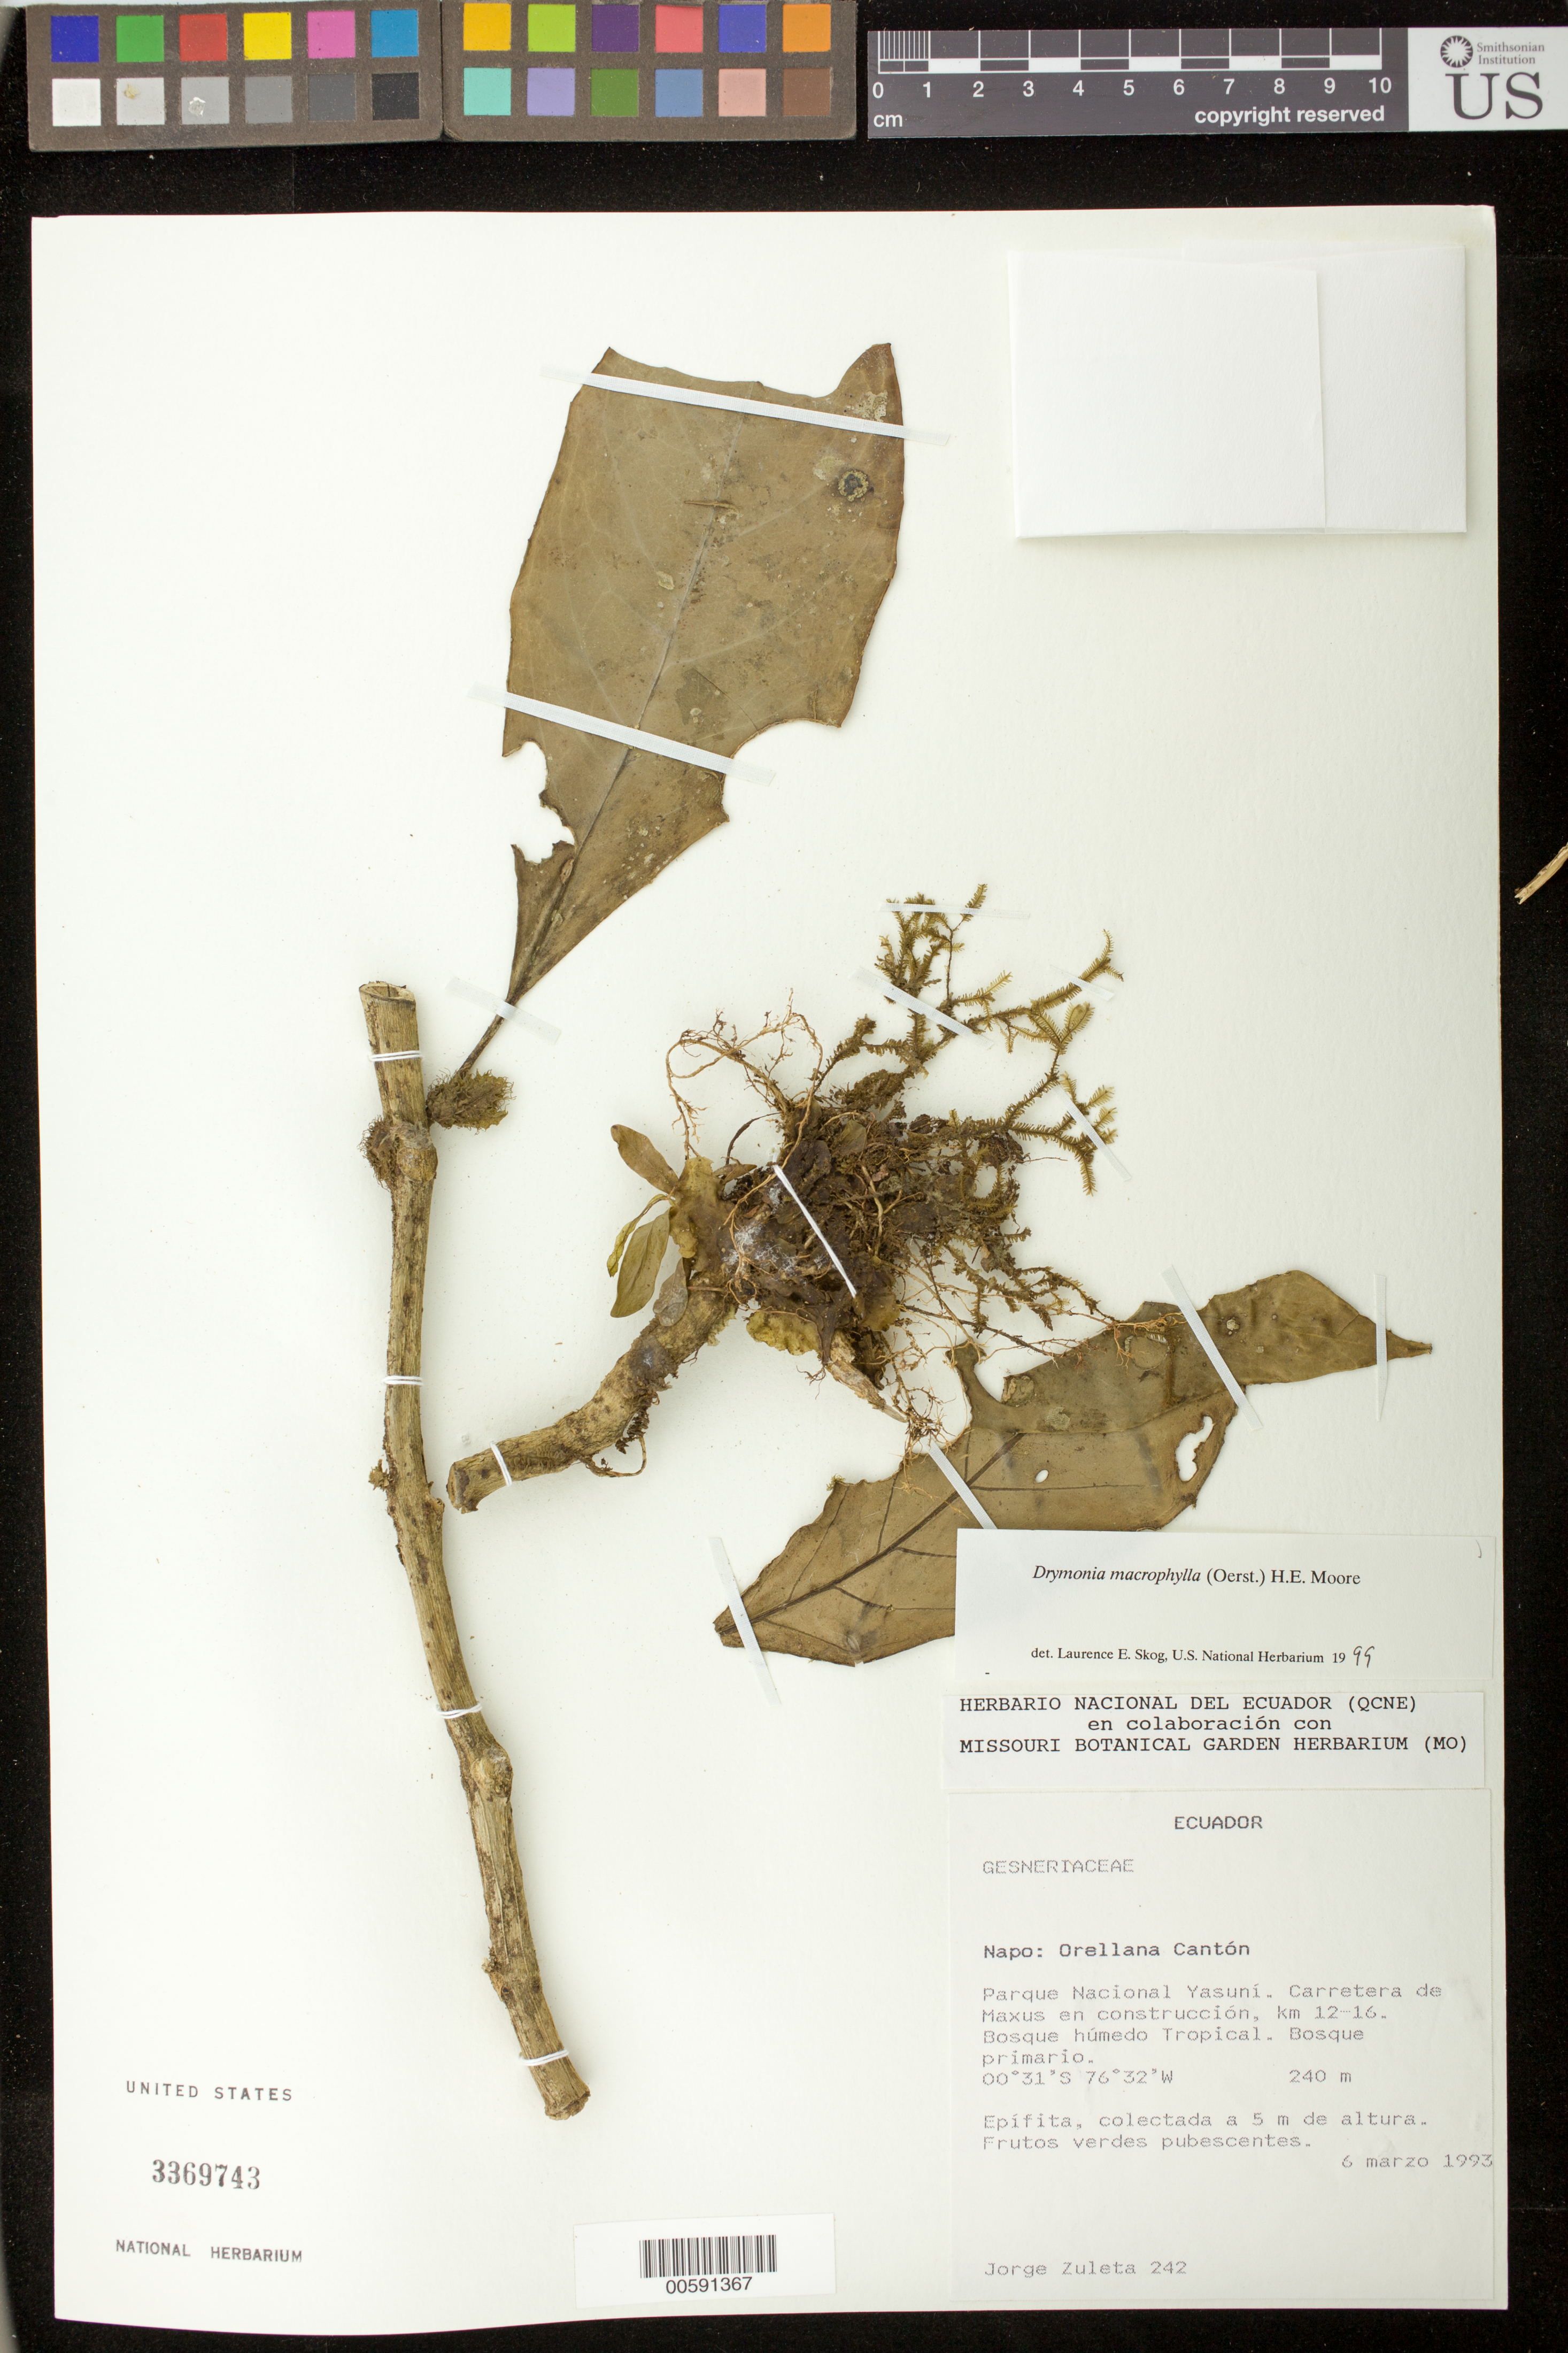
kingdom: Plantae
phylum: Tracheophyta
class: Magnoliopsida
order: Lamiales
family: Gesneriaceae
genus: Drymonia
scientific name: Drymonia macrophylla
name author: (Oerst.) H.E. Moore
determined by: Clark, J. L., (SEL), The Marie Selby Botanical Garden (UNITED STATES)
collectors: J. Zuleta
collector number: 242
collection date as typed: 06 Mar 1993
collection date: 1993-03-06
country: Ecuador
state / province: Napo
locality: Orellana Cantón. Parque Nacional Yasuní, carretera de Maxus en construcción, km 12-16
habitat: Bosque húmedo tropical; bosque primario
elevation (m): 240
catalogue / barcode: US 3369743